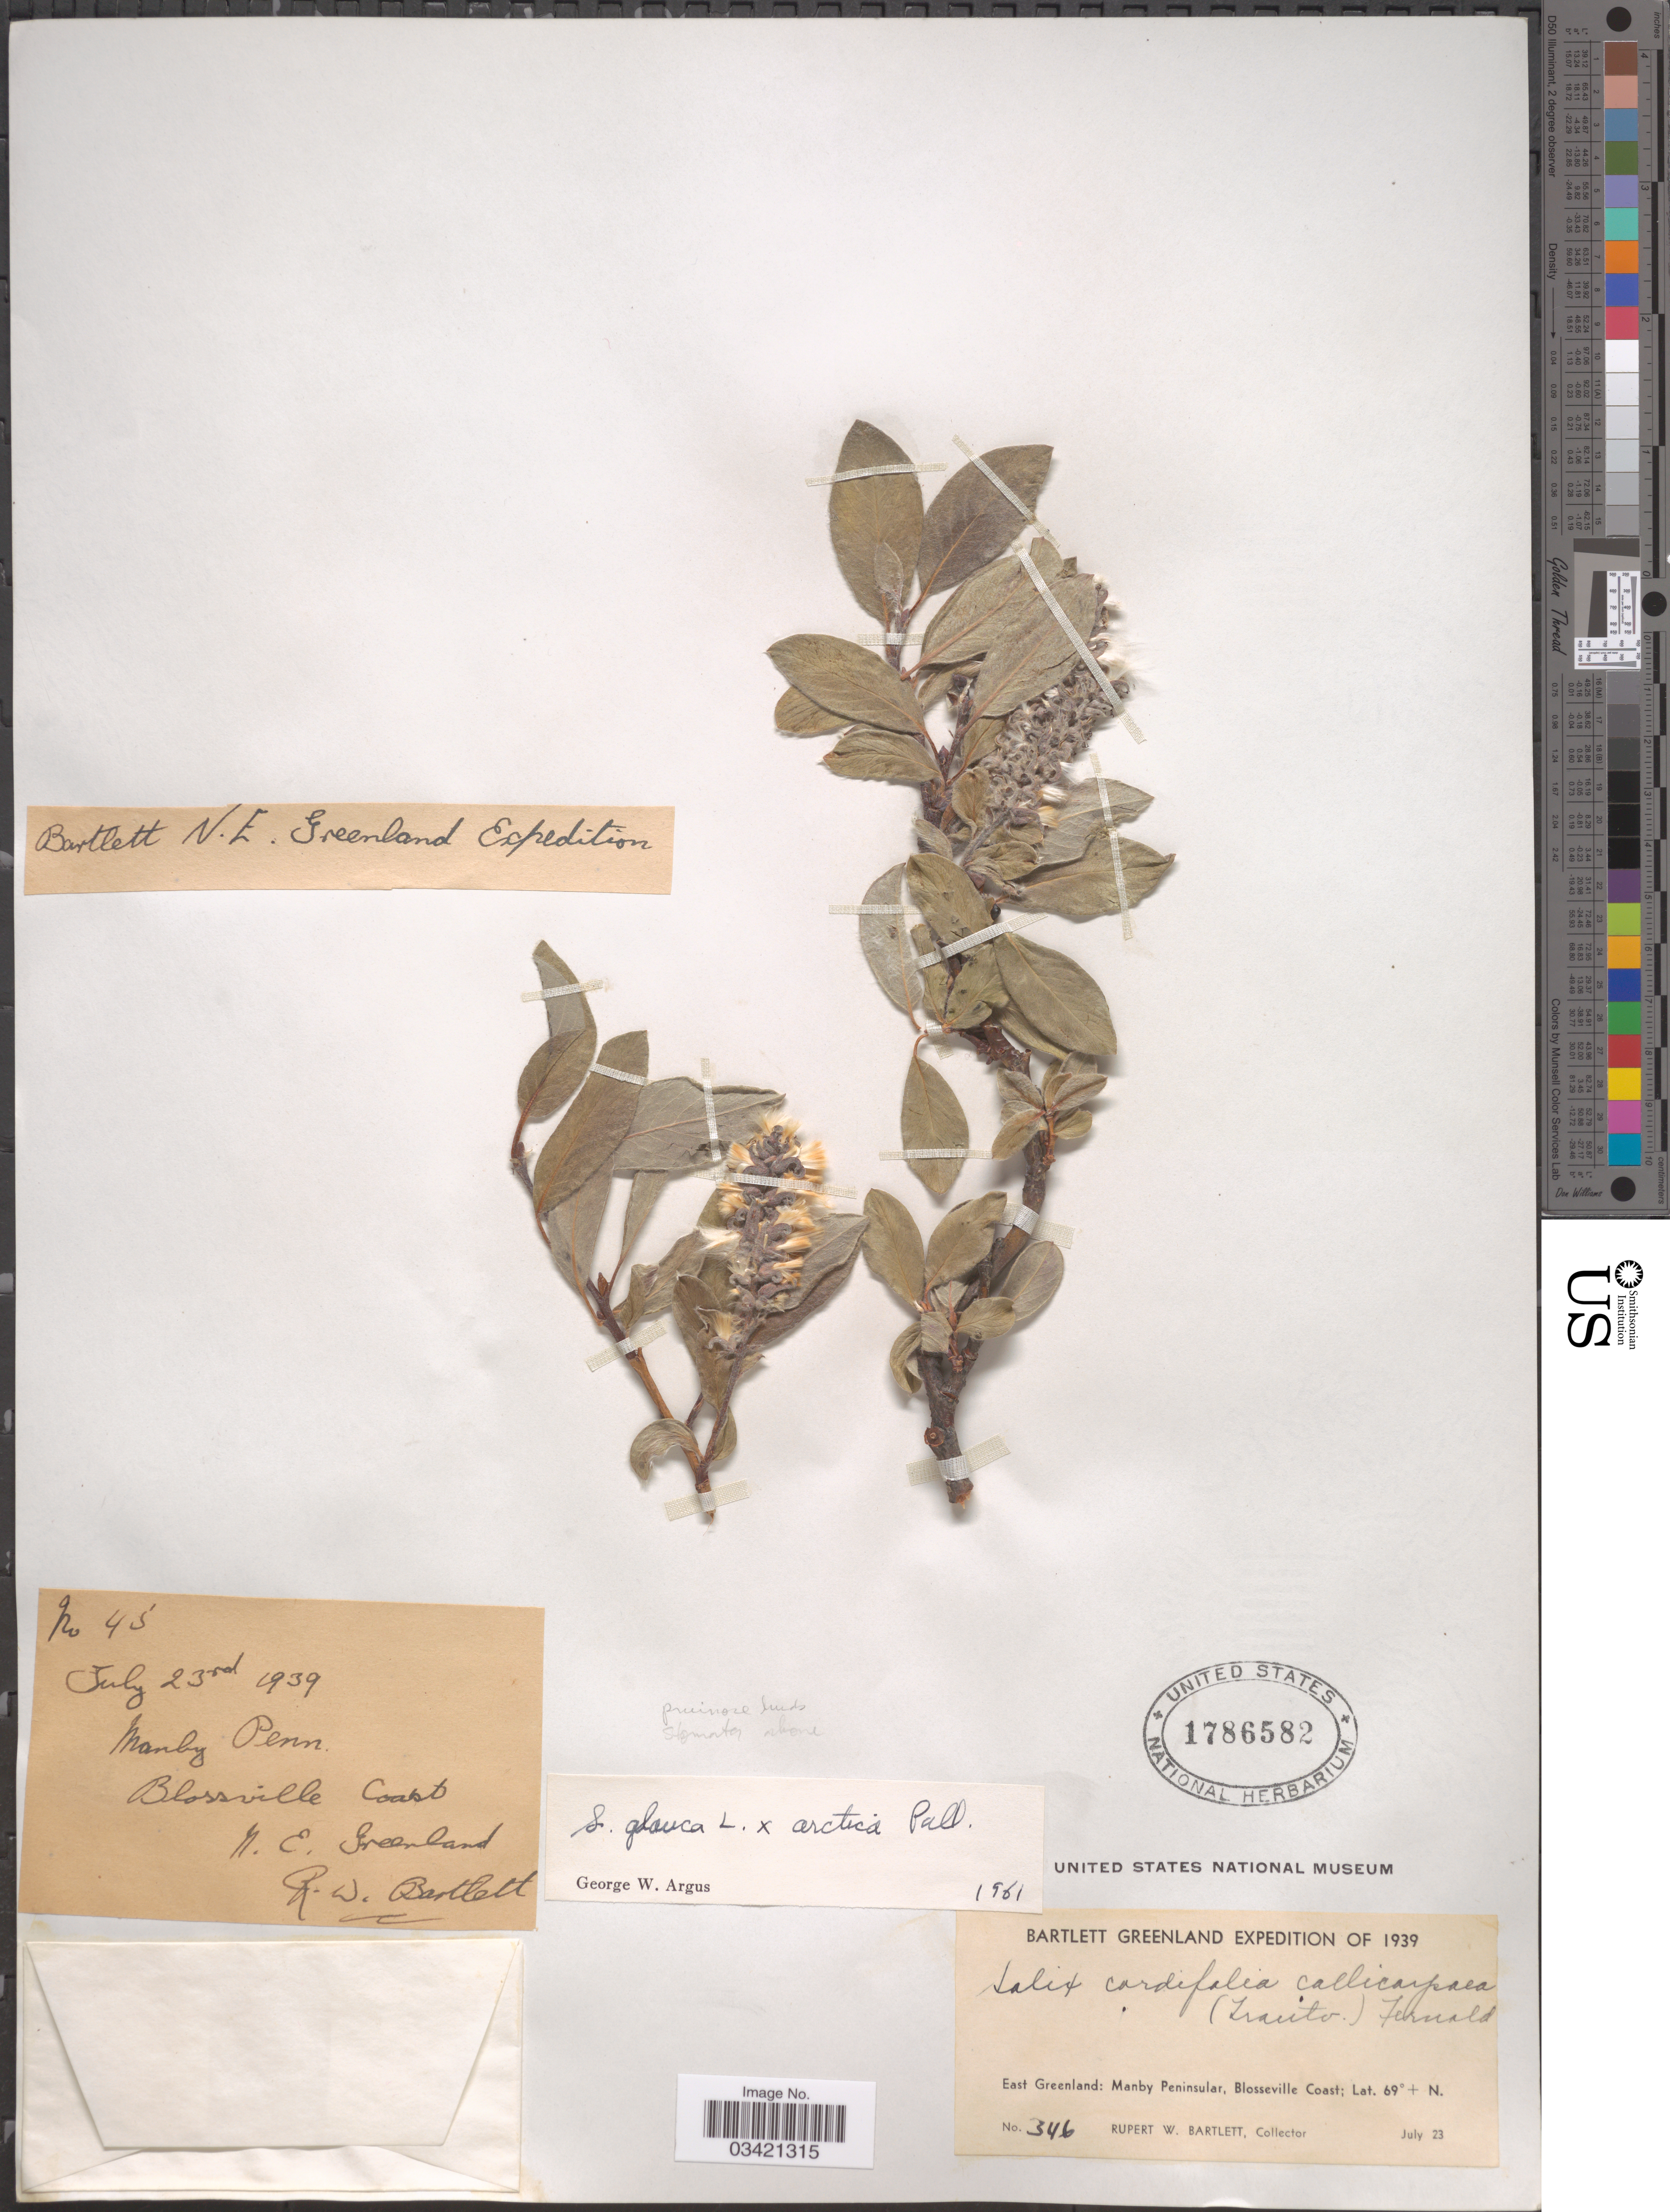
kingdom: Plantae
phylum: Tracheophyta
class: Magnoliopsida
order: Malpighiales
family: Salicaceae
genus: Salix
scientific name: Salix glauca x S. arctica Pall.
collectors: R. W. Bartlett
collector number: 346/45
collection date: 1939-07-23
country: Greenland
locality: East Greenland: Manby Peninsular, Blosseville Coast. N.E. Greenland.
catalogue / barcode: US 1786582